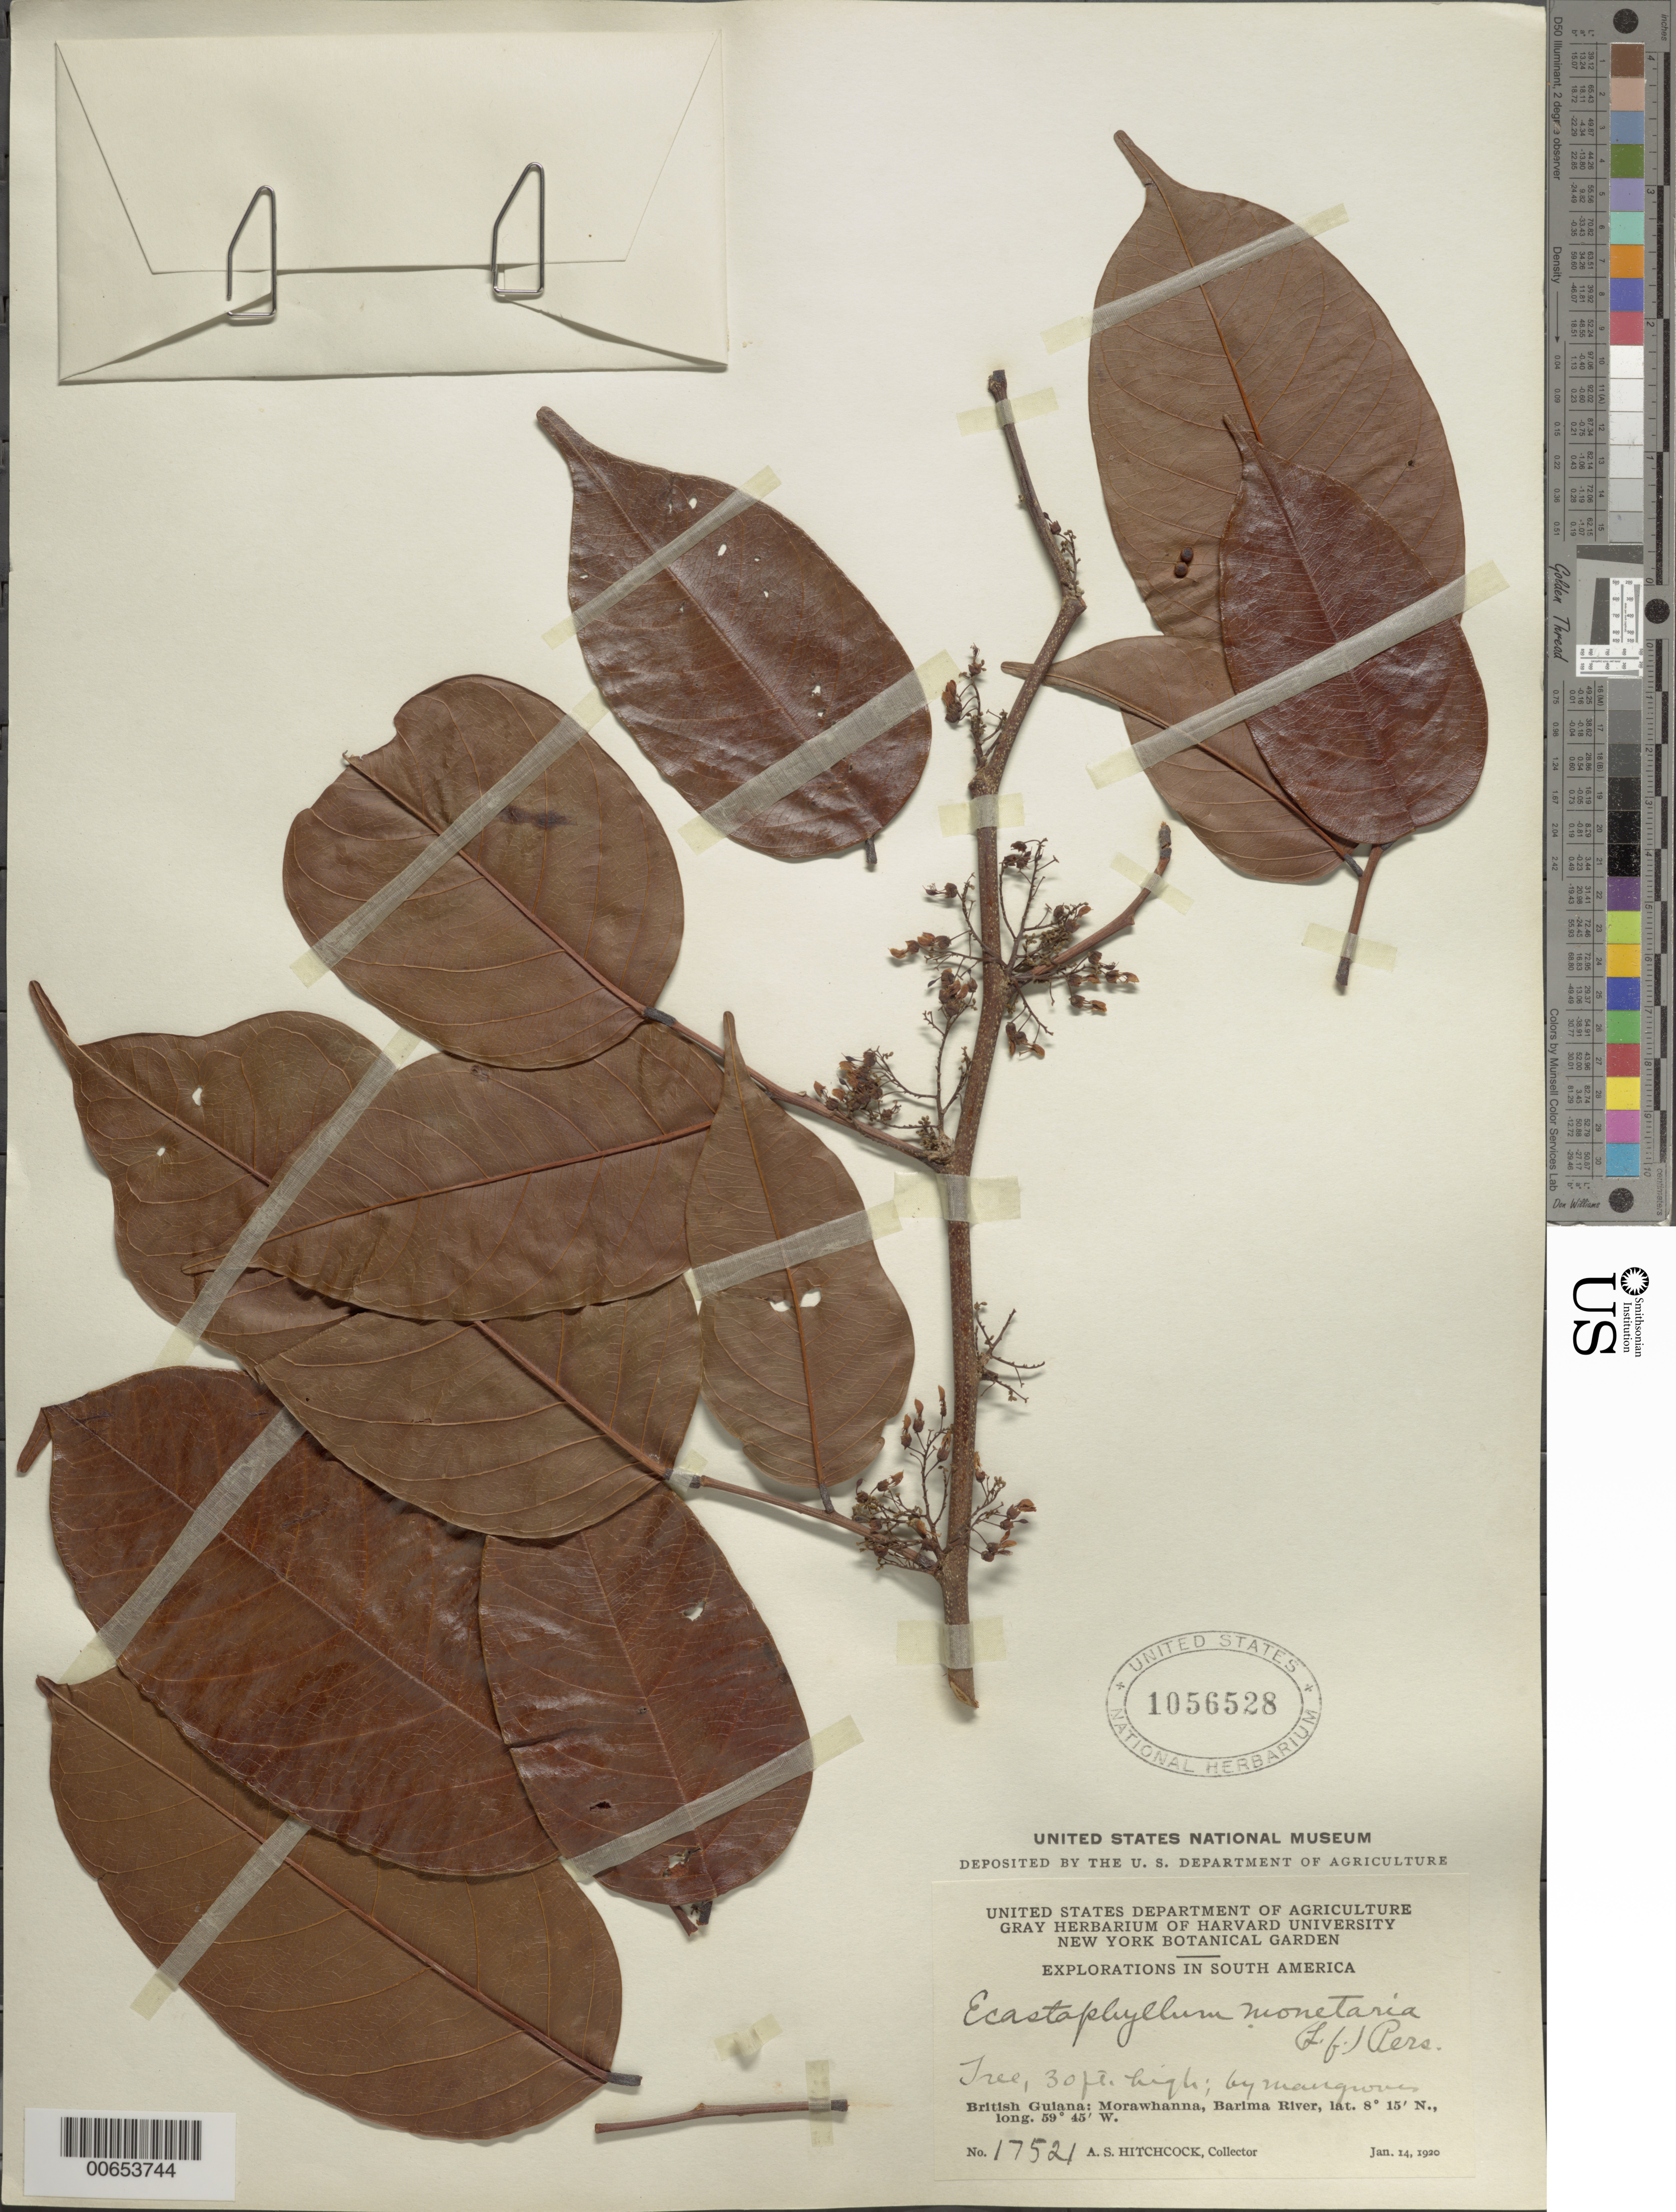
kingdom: Plantae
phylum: Tracheophyta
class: Magnoliopsida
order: Fabales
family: Fabaceae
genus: Dalbergia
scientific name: Dalbergia monetaria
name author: L. f.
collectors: A. S. Hitchcock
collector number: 17521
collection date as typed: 14-Jan-20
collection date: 1920-01-14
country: Guyana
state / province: Barima-Waini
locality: Morawhanna, vic., Barima R.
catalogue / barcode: US 1056528